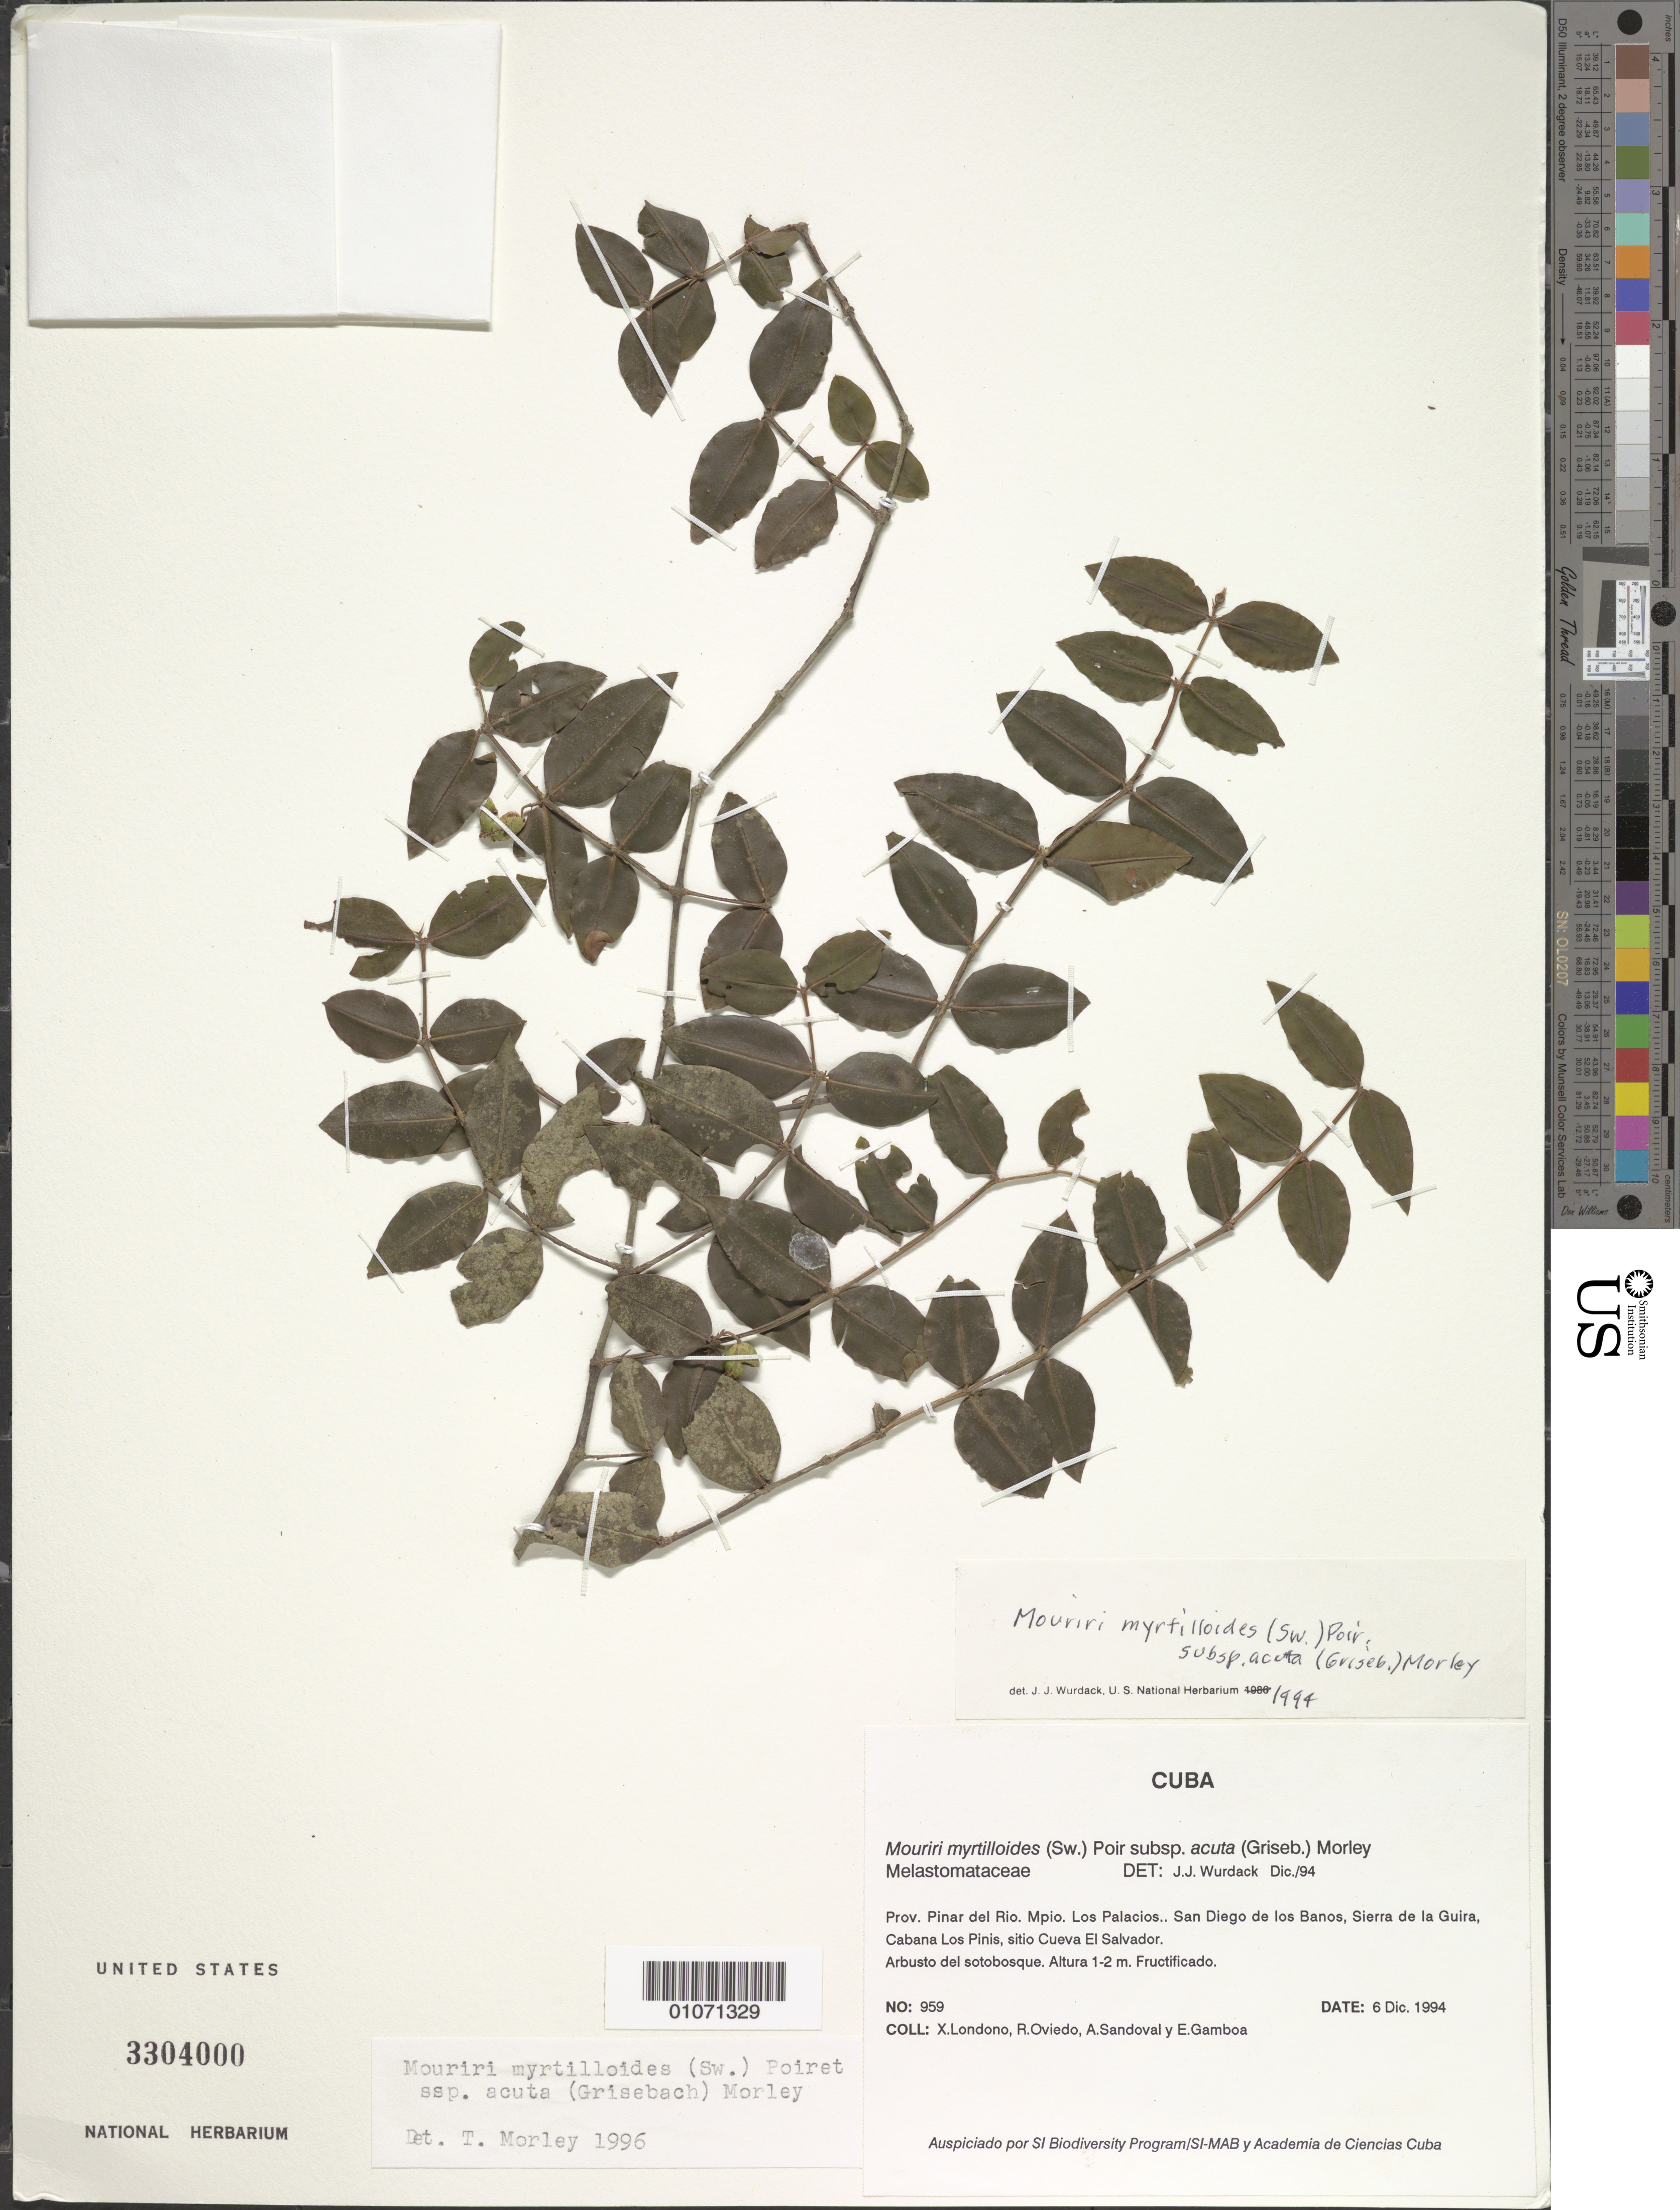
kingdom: Plantae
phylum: Tracheophyta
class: Magnoliopsida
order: Myrtales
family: Melastomataceae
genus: Mouriri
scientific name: Mouriri myrtilloides subsp. acuta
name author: (Griseb.) Morley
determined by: Morley, T.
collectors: X. Londoño, R. Oviedo, A. Sandoval & B. Gamboa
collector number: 959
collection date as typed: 06 Dec 1994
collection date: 1994-12-06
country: Cuba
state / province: Pinar del Río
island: Cuba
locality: Mpio Los Palacios, San Diego de los Banos, Sierra de la Guira, Cabana los Pinis, sitio Cueva El Salvador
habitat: Sotobosque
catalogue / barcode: US 3304000